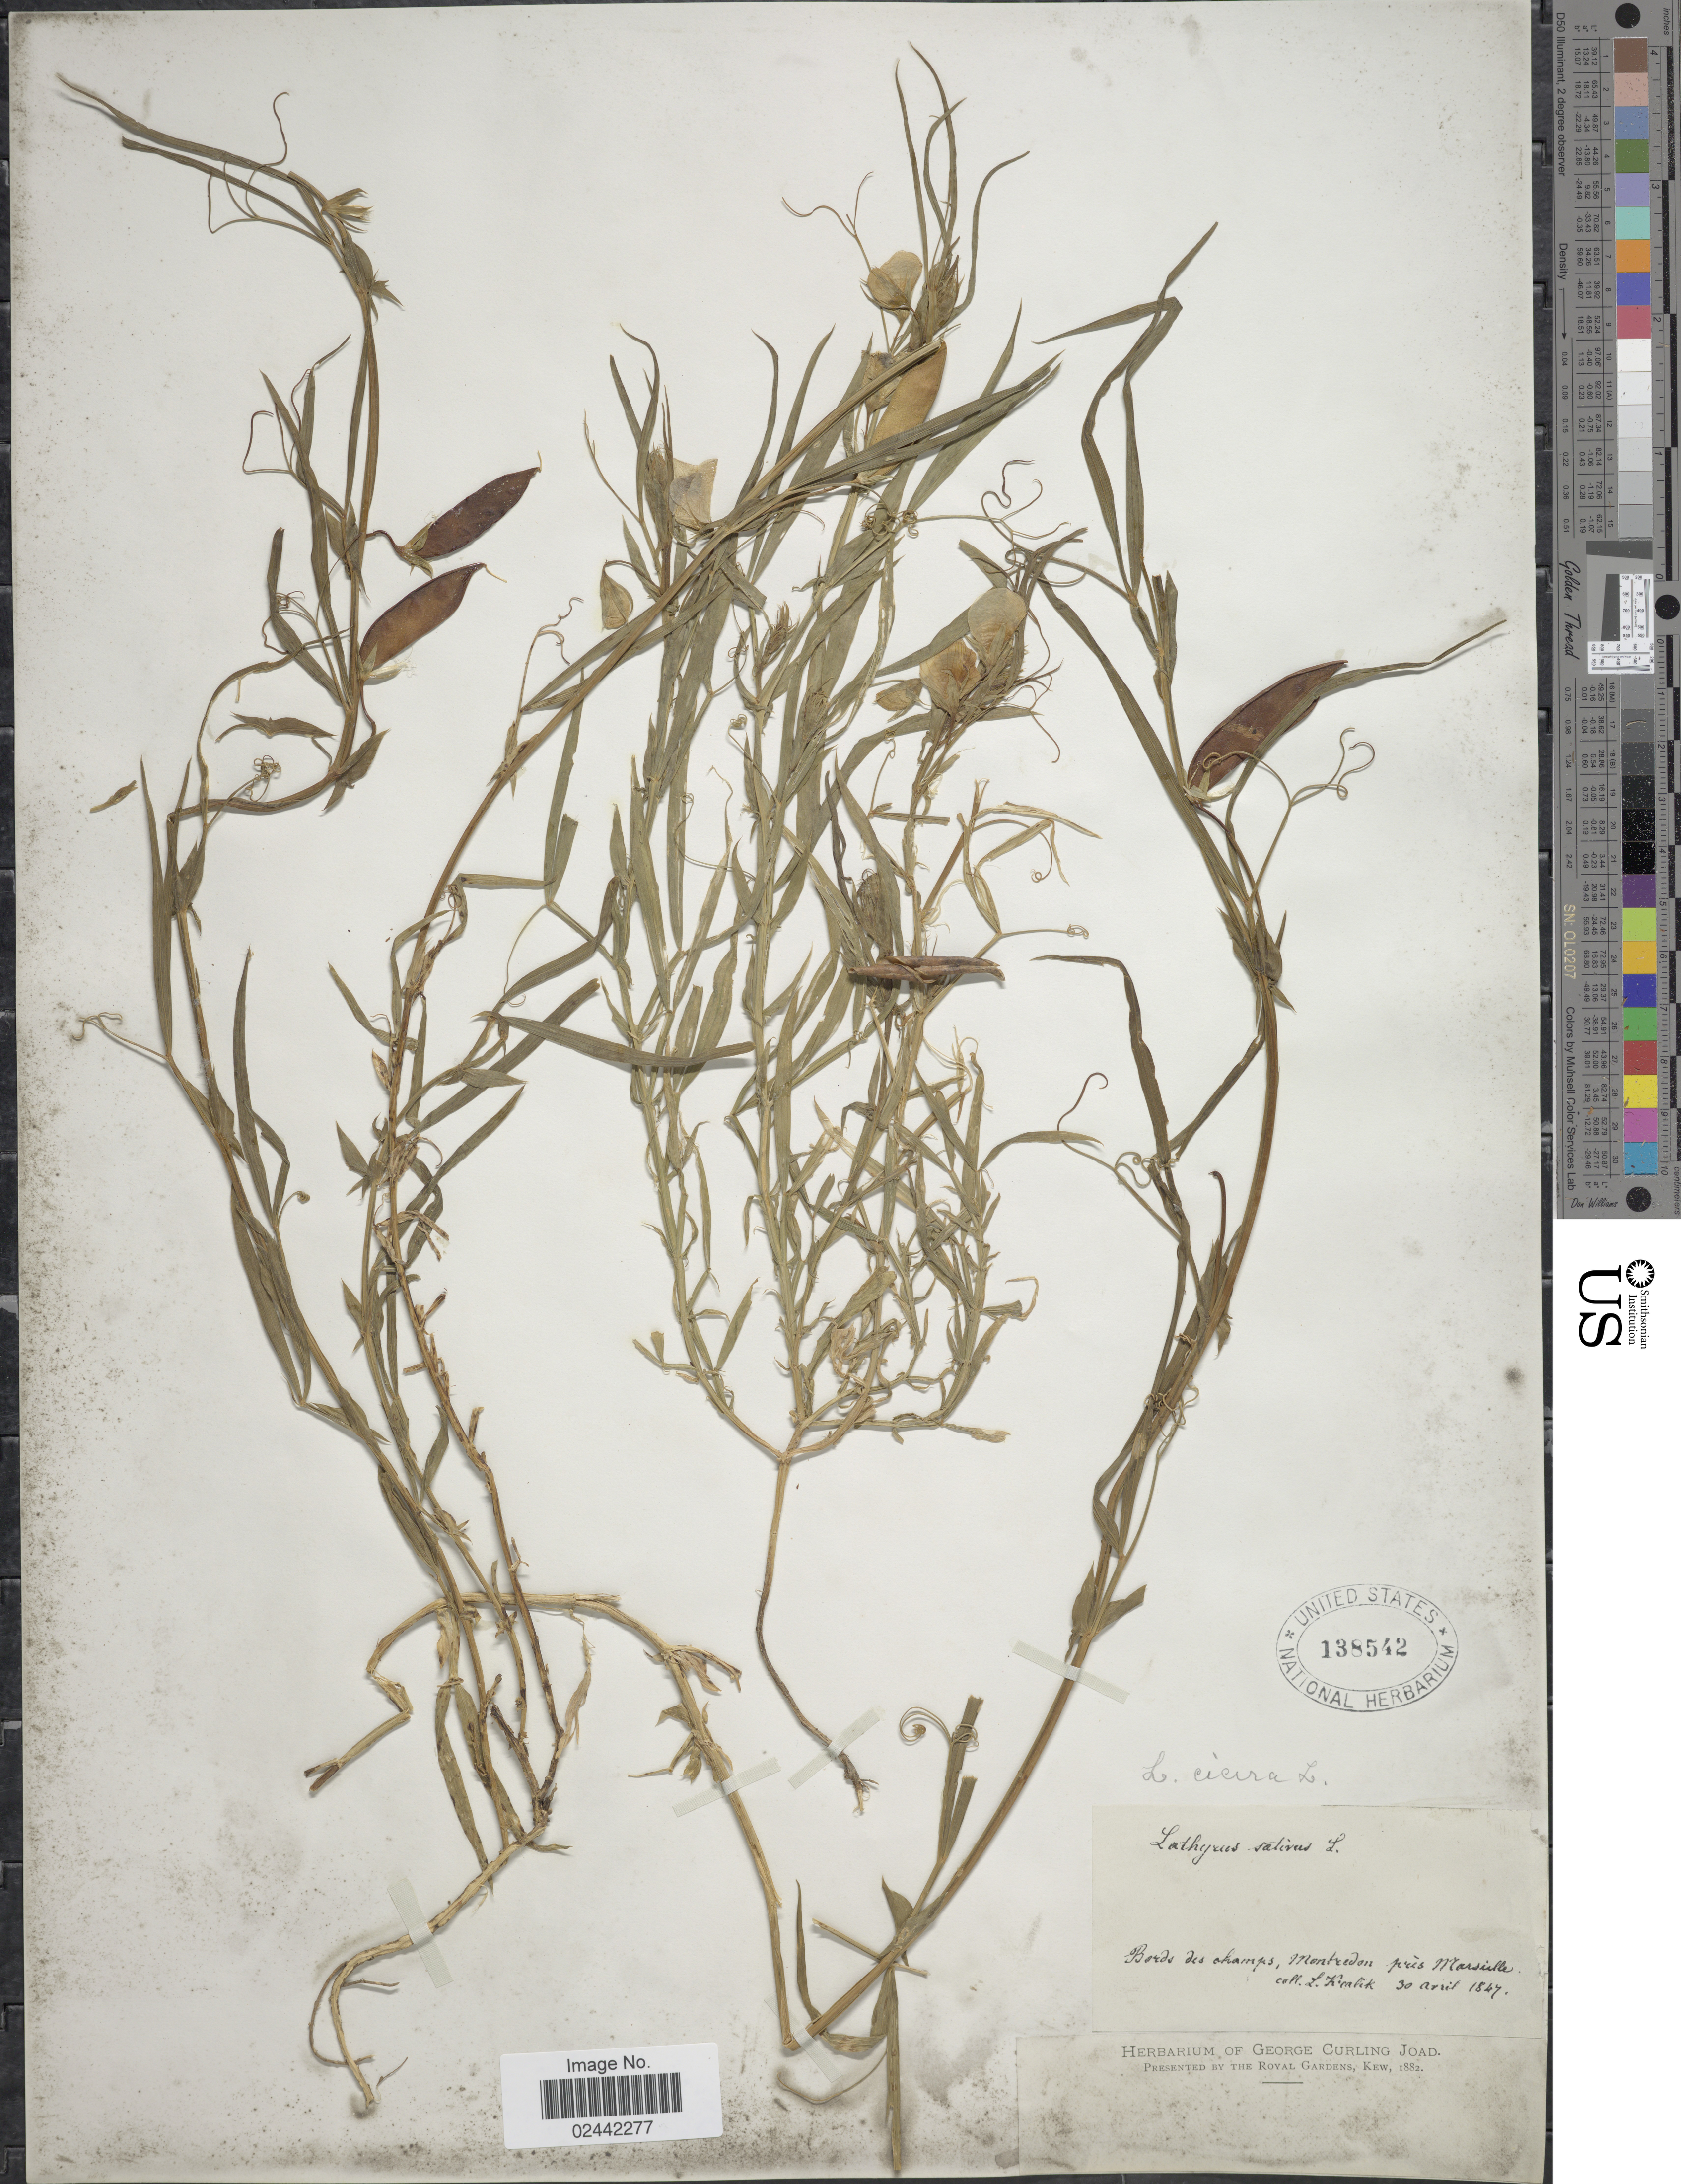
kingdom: Plantae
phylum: Tracheophyta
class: Magnoliopsida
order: Fabales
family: Fabaceae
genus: Lathyrus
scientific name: Lathyrus cicera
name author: L.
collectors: L. Kralik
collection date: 1847-04-30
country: France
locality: Bords des champs, Montredon pres Marseille.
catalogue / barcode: US 138542